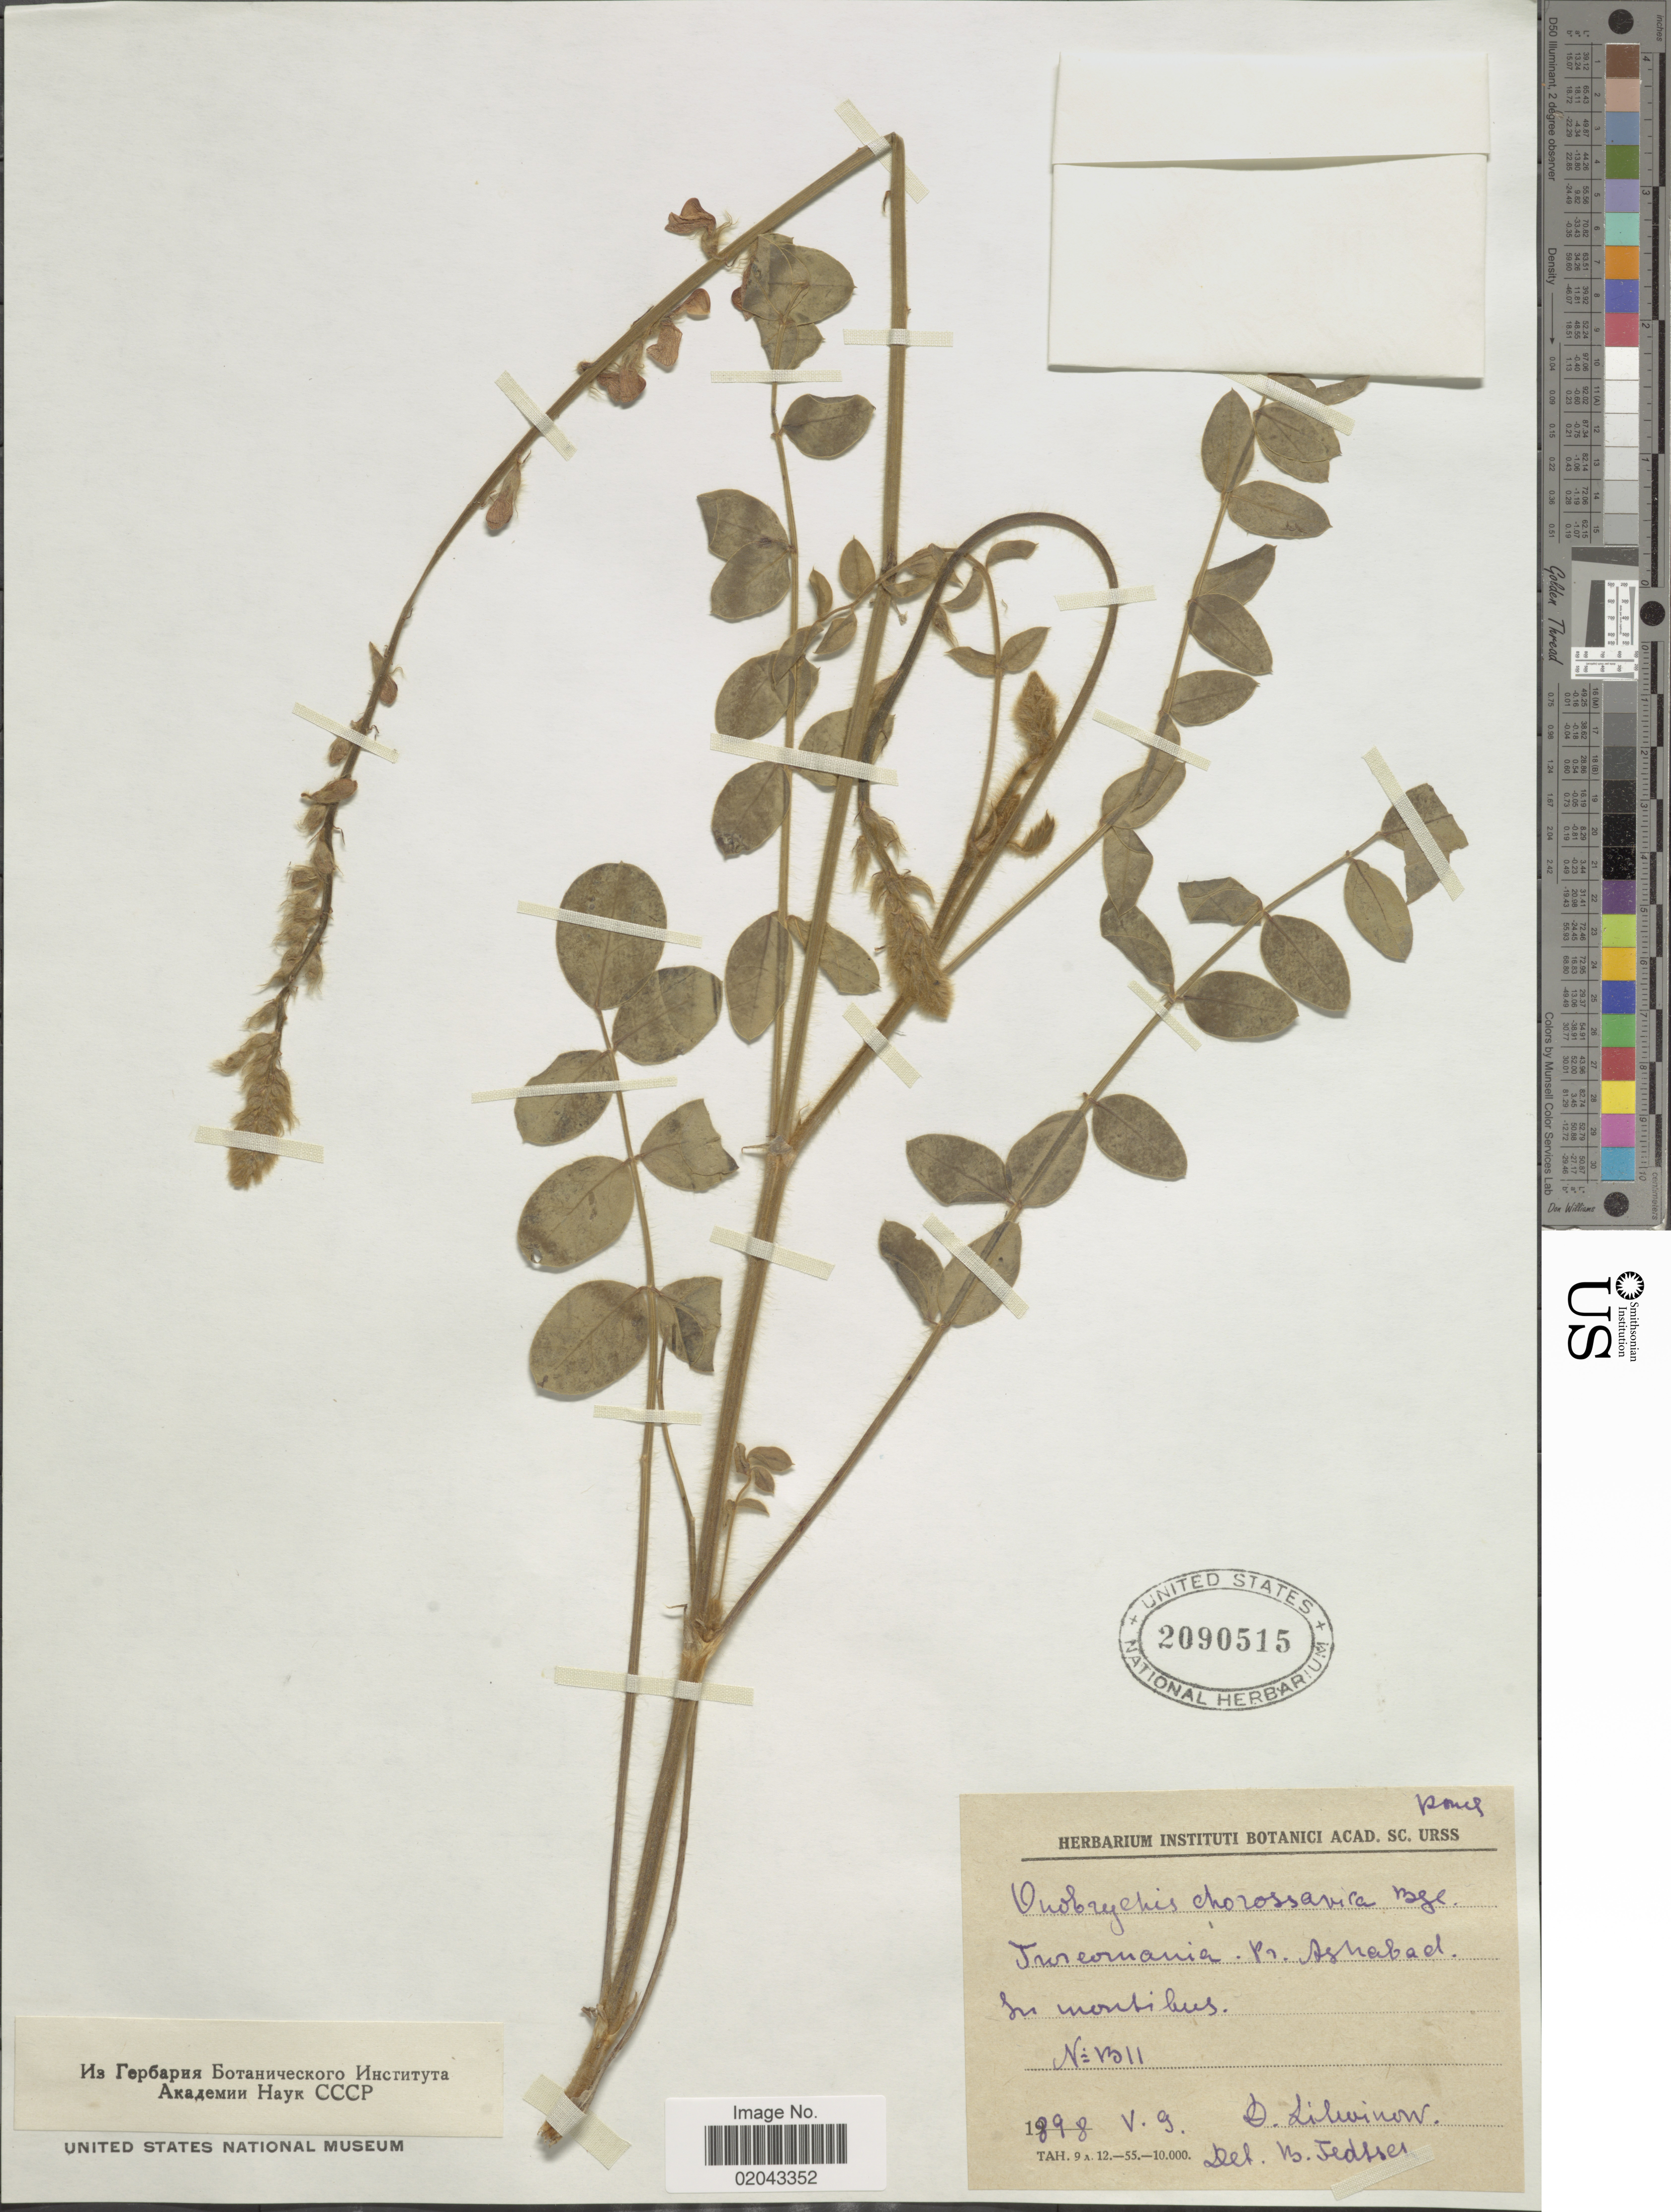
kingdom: Plantae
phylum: Tracheophyta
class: Magnoliopsida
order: Fabales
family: Fabaceae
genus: Onobrychis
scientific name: Onobrychis chorassanica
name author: Boiss.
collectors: D. Lilivinov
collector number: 1311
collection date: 1898-05-09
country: Turkmenistan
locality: Turcomania, Pr. Ashabad, In montibus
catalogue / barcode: US 2090515